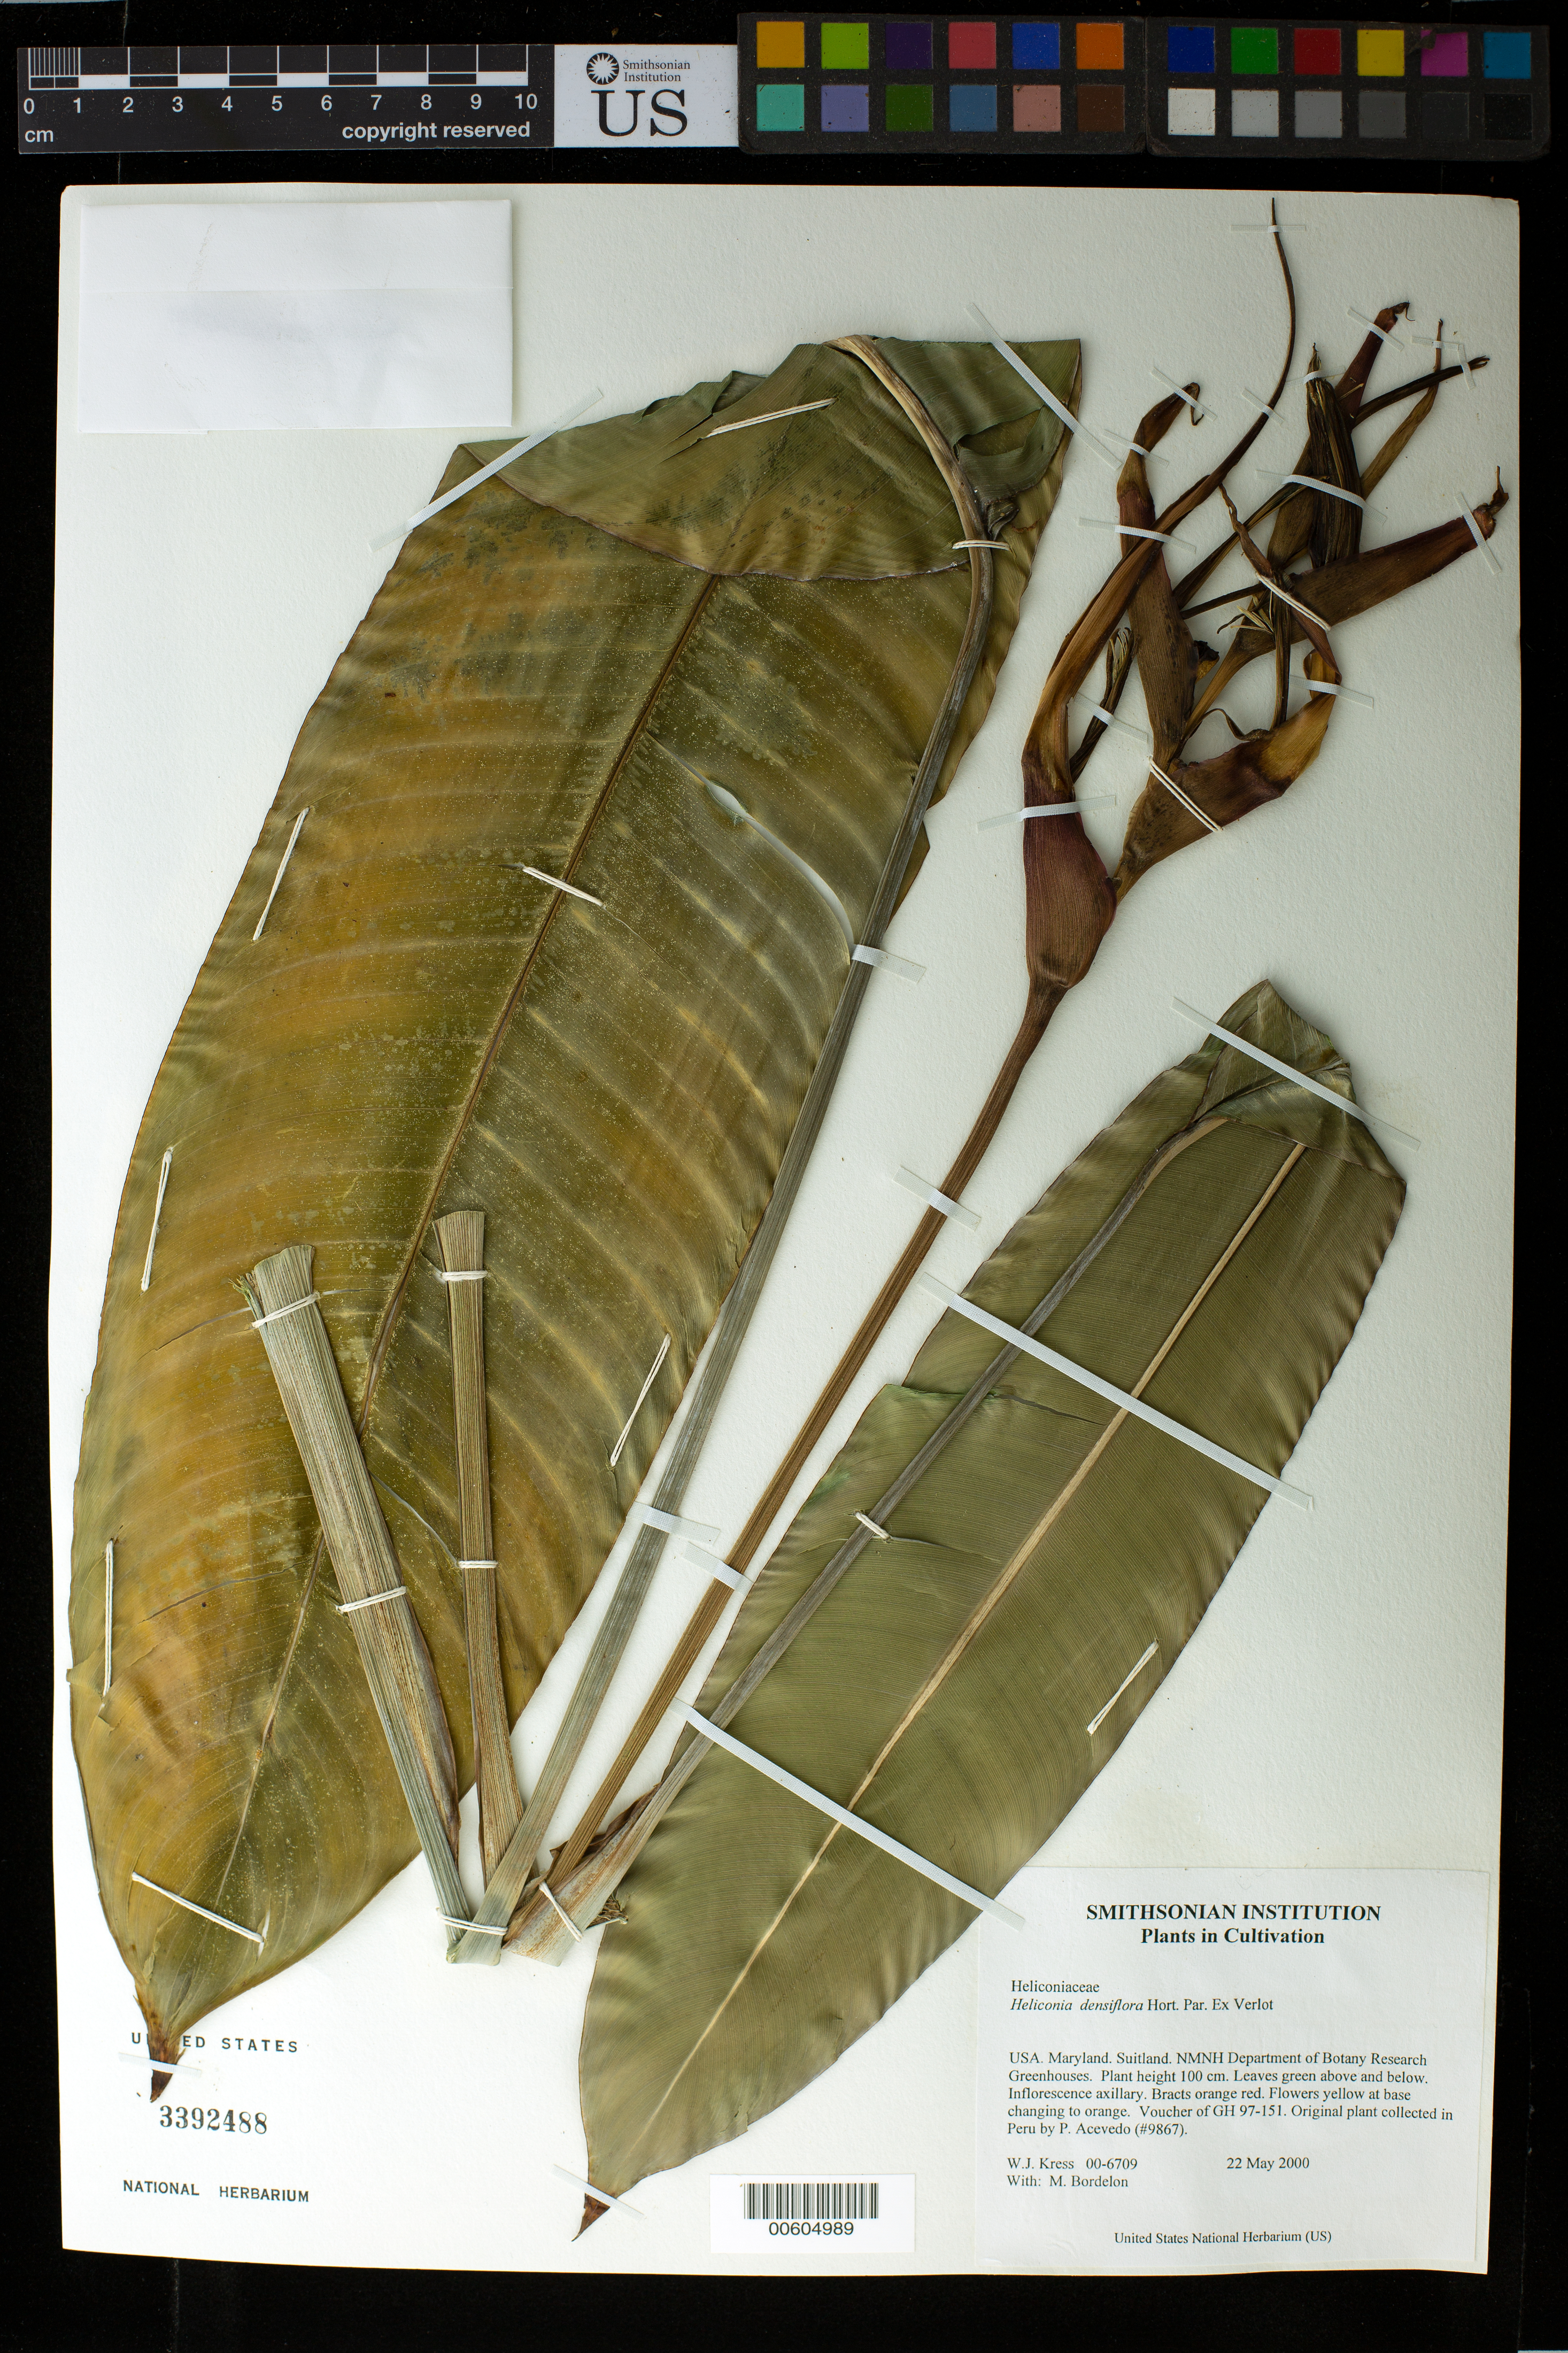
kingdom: Plantae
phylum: Tracheophyta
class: Liliopsida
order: Zingiberales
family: Heliconiaceae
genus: Heliconia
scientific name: Heliconia densiflora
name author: B. Verl.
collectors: W. J. Kress & M. Bordelon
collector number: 00-6709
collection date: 2000-05-22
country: United States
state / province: Maryland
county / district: Prince George's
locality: NMNH Botany Research Greenhouses. Suitland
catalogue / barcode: US 3392488